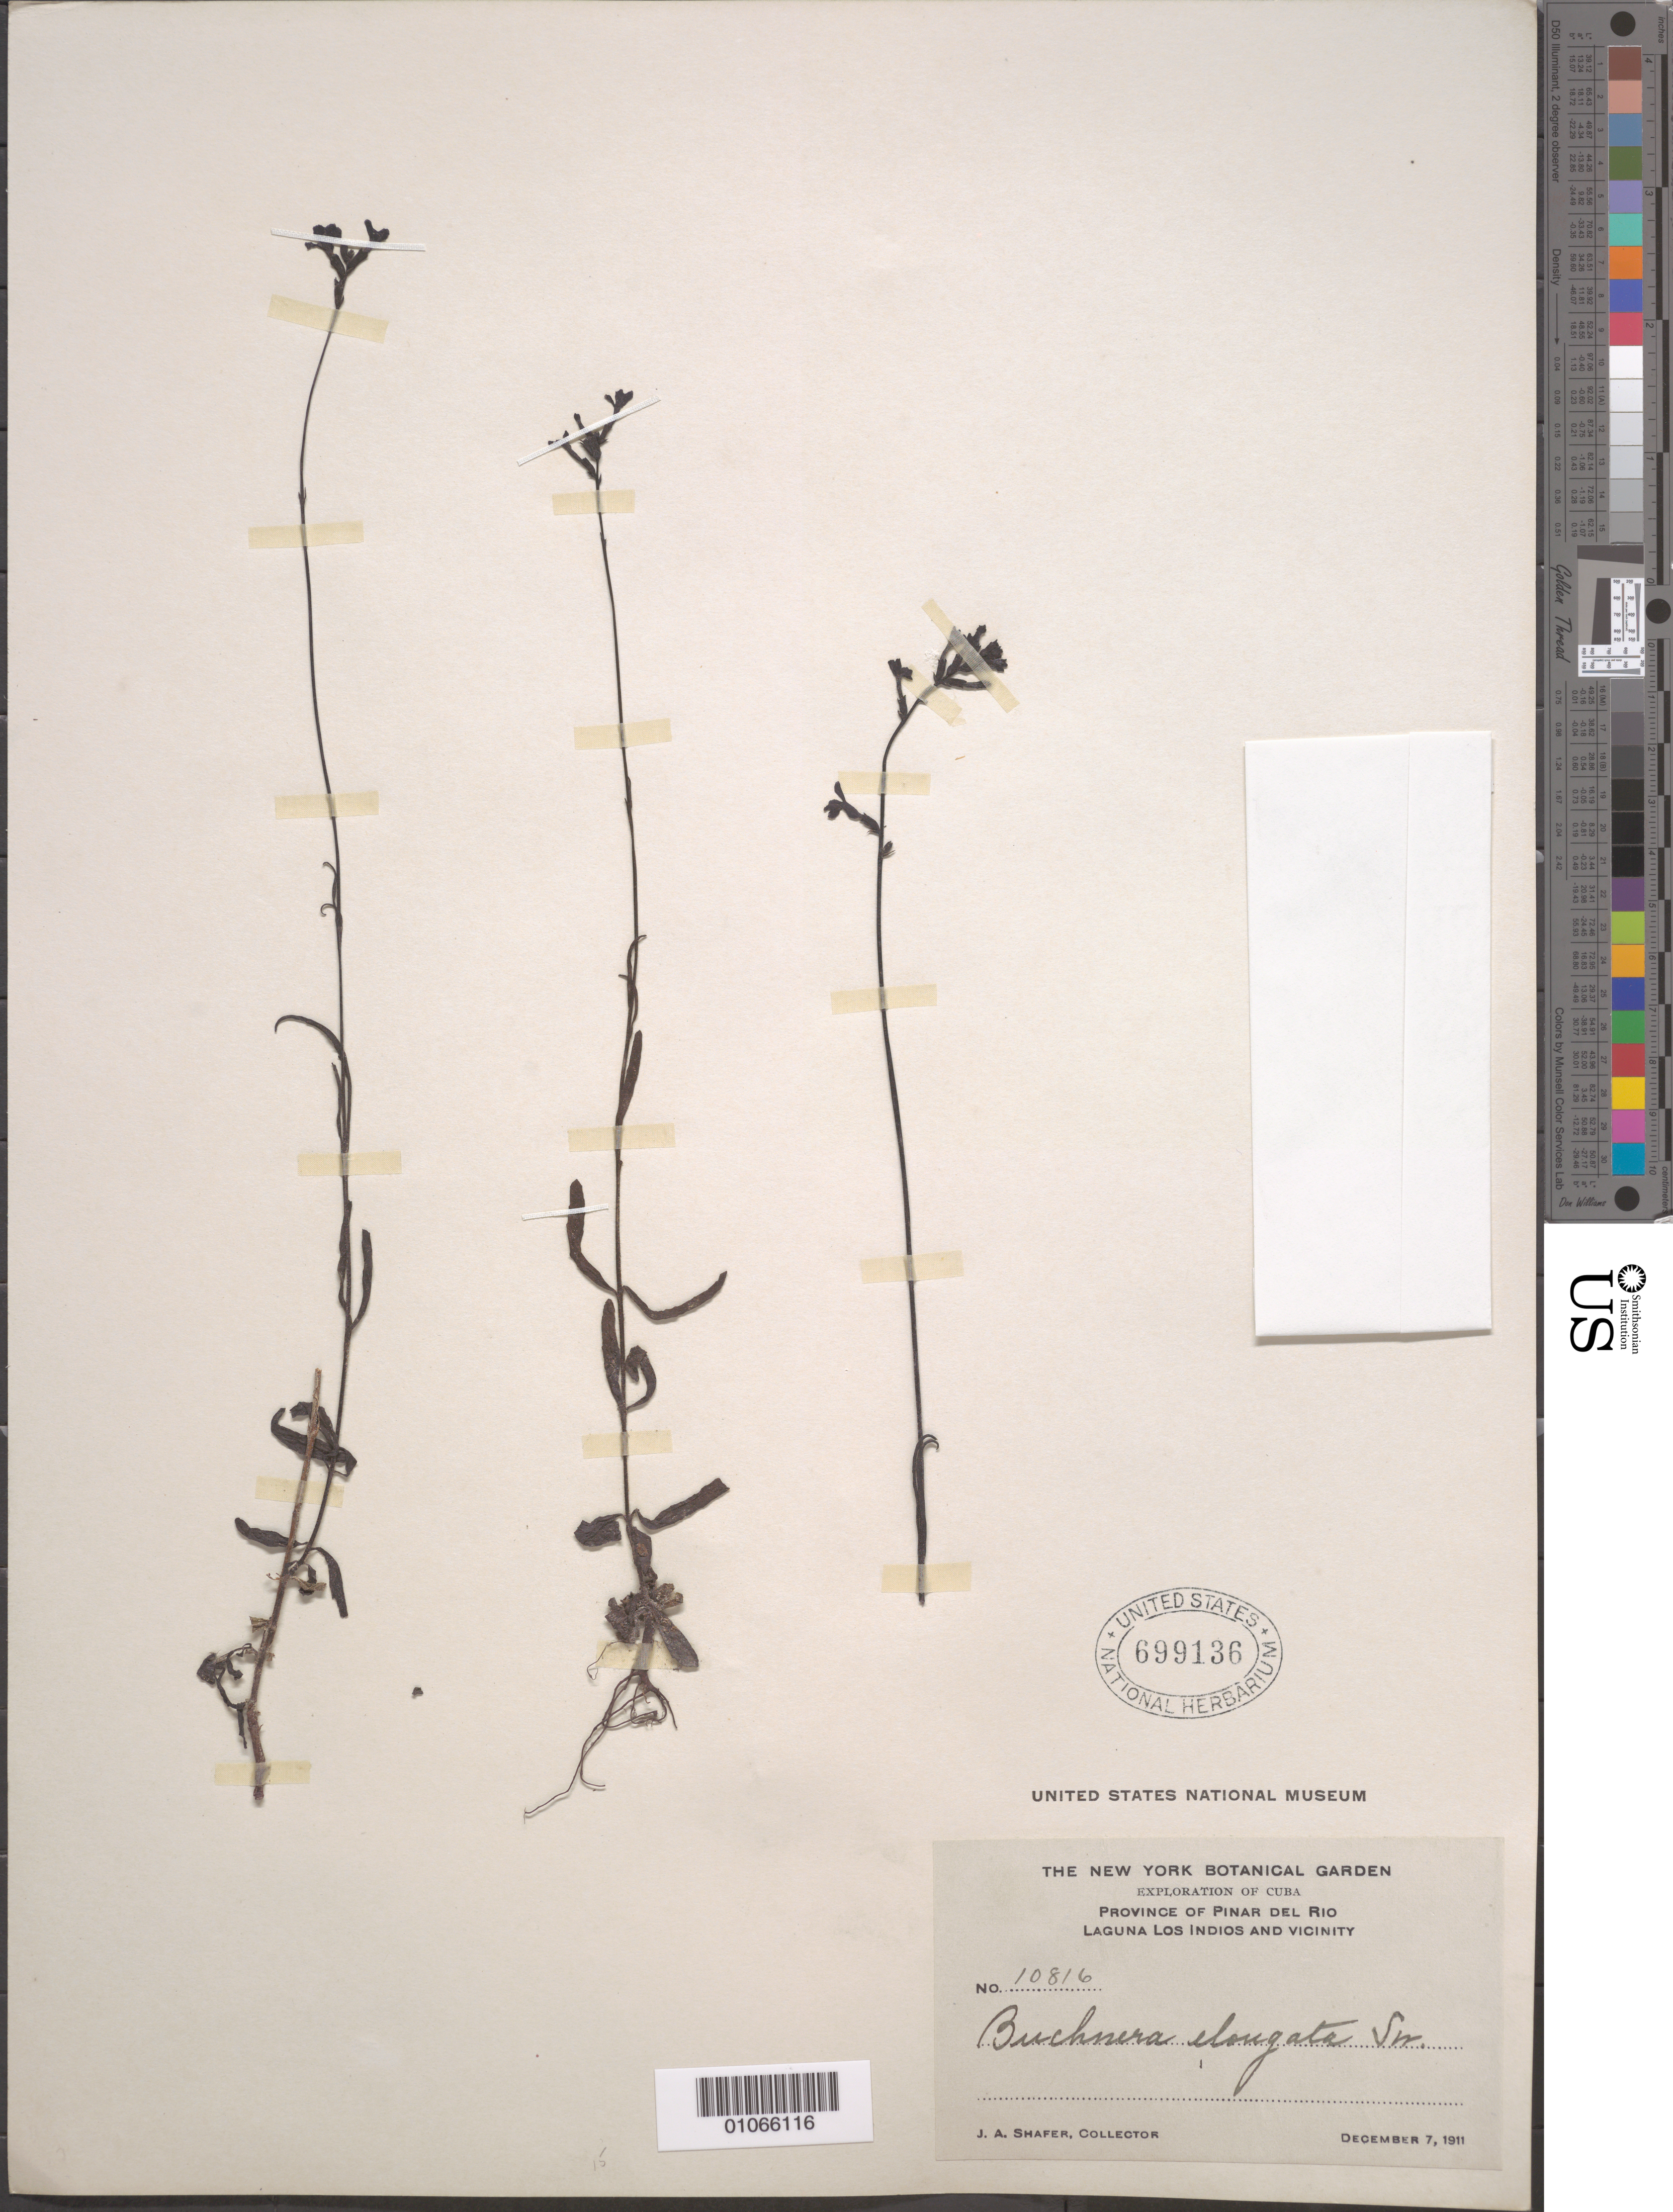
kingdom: Plantae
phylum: Tracheophyta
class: Magnoliopsida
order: Lamiales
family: Orobanchaceae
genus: Buchnera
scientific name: Buchnera elongata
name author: Sw.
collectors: J. A. Shafer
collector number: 10816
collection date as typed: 07 Dec 1911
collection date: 1911-12-07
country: Cuba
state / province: Pinar del Rio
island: Cuba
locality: Laguna Los Indios and vicinity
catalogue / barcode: US 699136